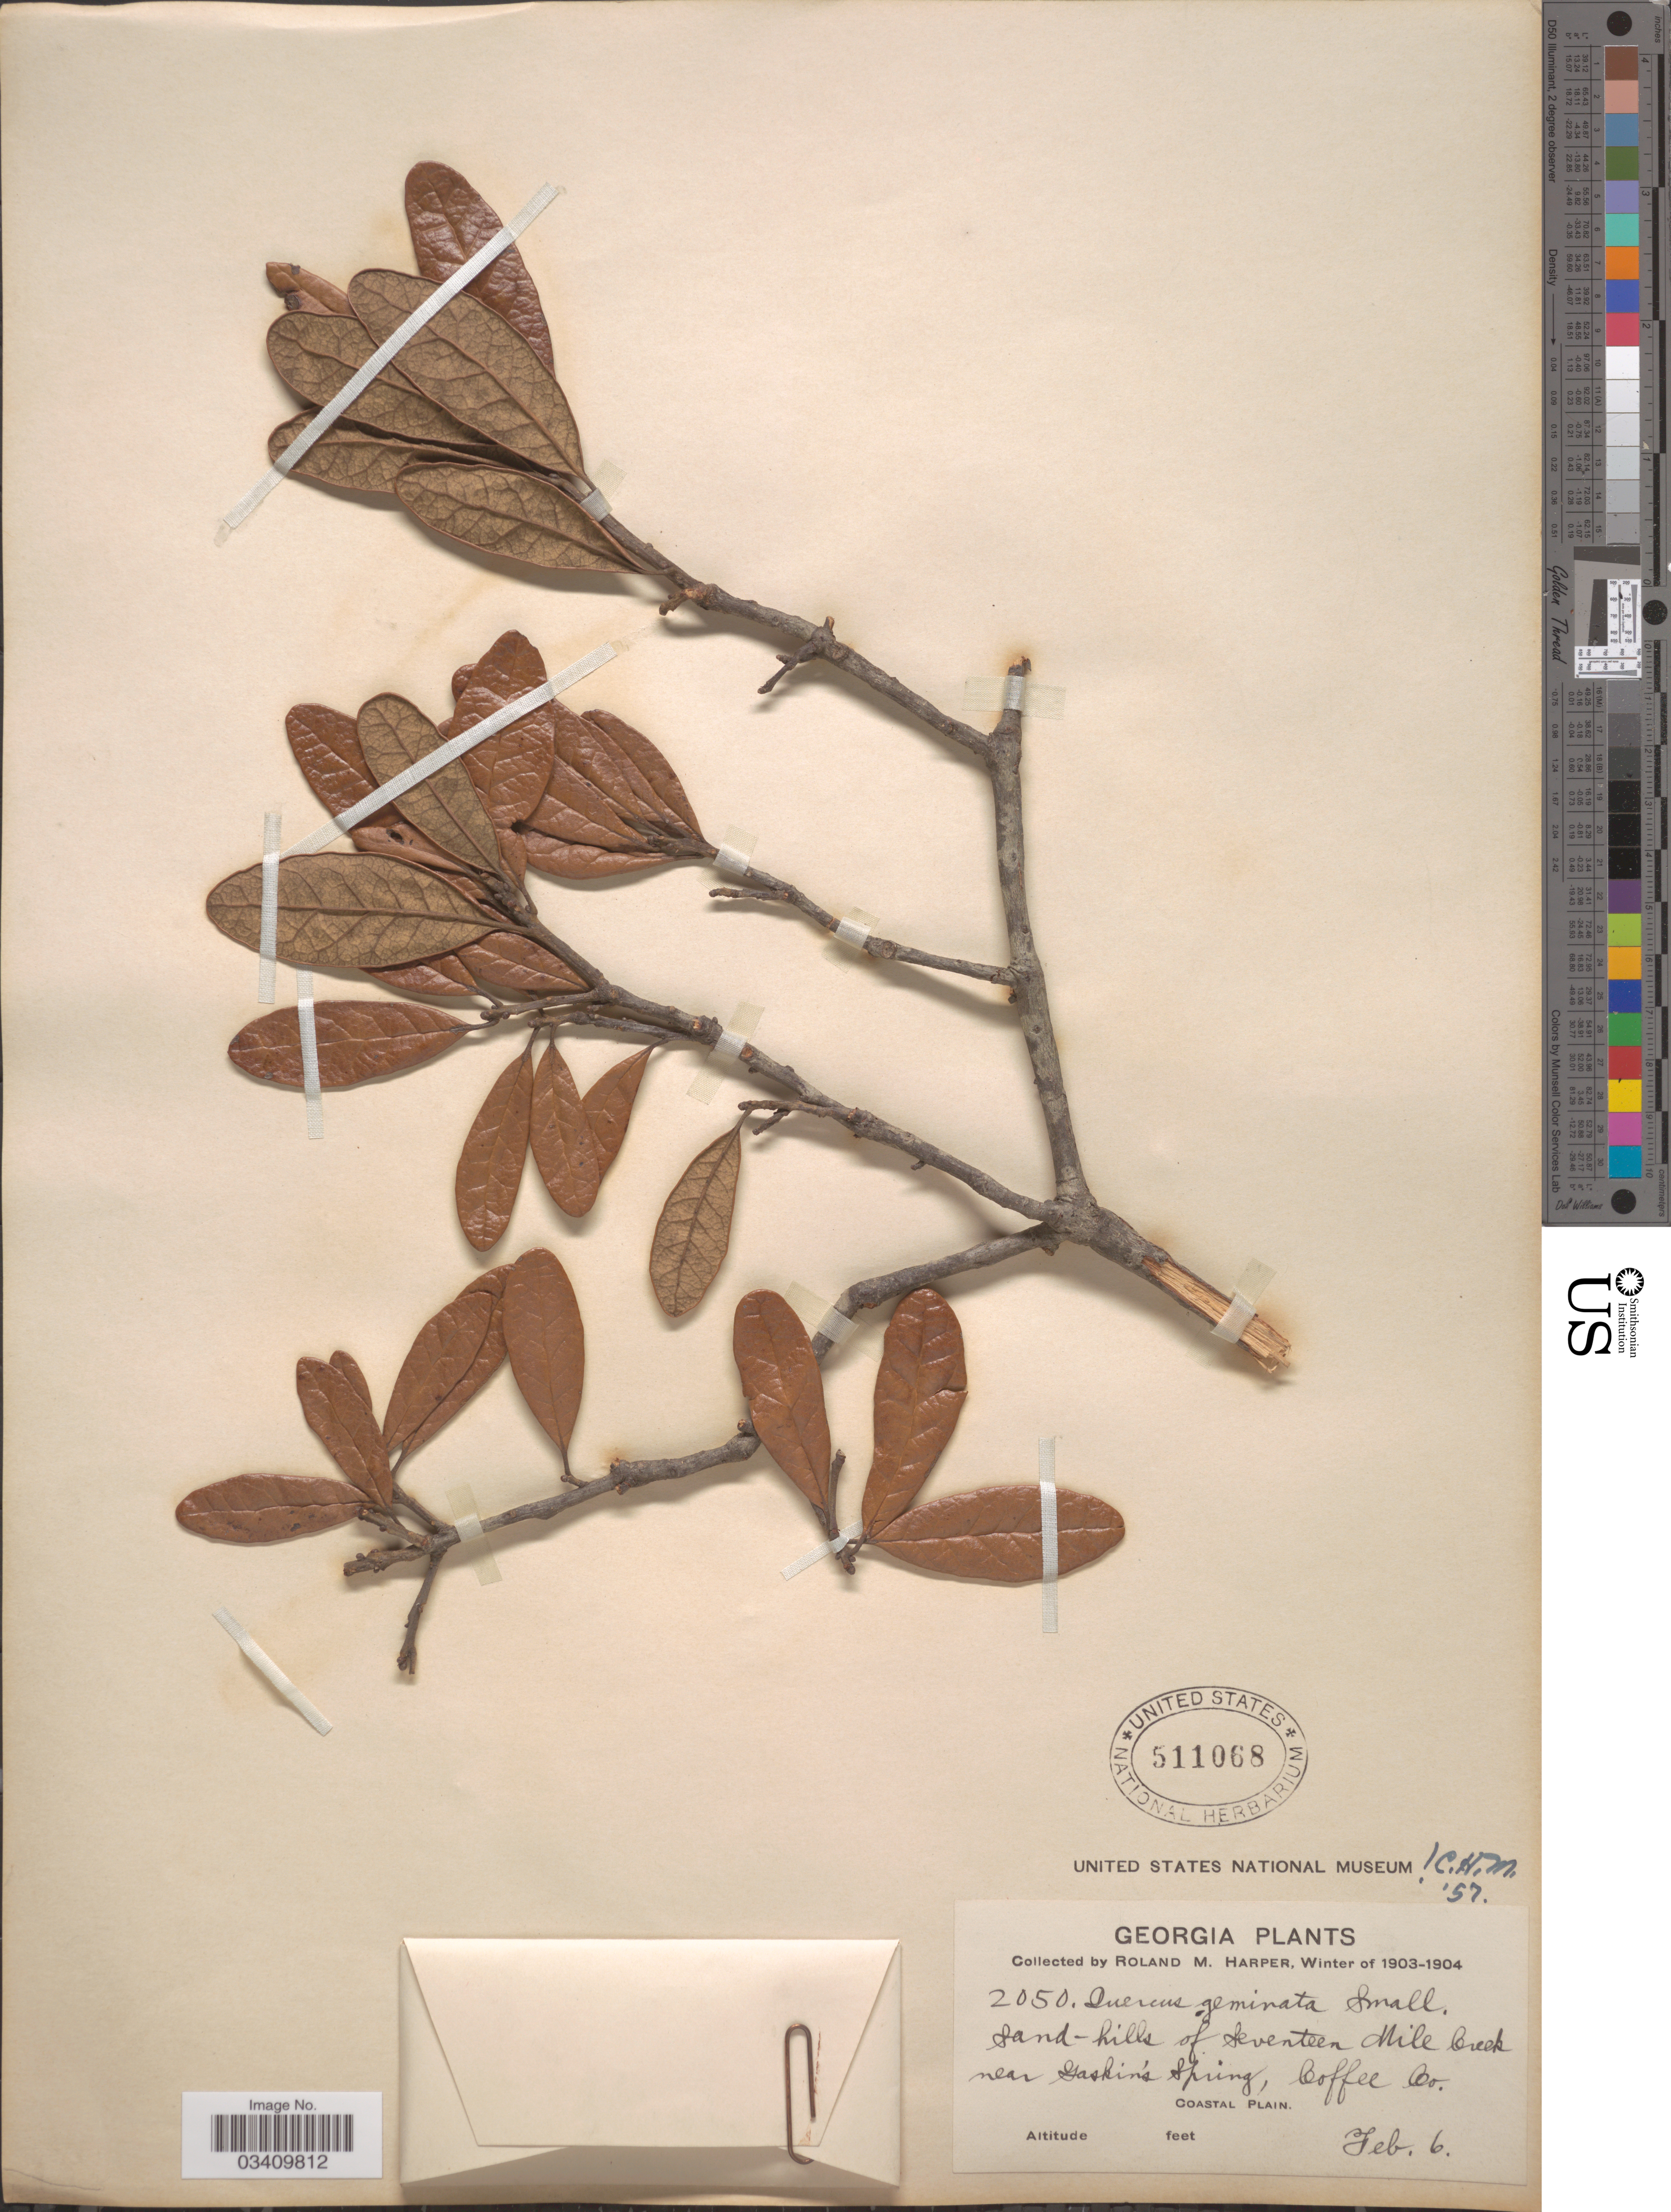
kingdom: Plantae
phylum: Tracheophyta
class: Magnoliopsida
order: Fagales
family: Fagaceae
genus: Quercus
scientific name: Quercus virginiana var. maritima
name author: (Michx.) Sarg.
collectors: R. M. Harper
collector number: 2050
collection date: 1903-02-06/1904-02-06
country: United States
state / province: Georgia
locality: Sand-hills of Seventeen Mile Creek near Gaskin's Spring, Coffee Co. Coastal Plain.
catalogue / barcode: US 511068